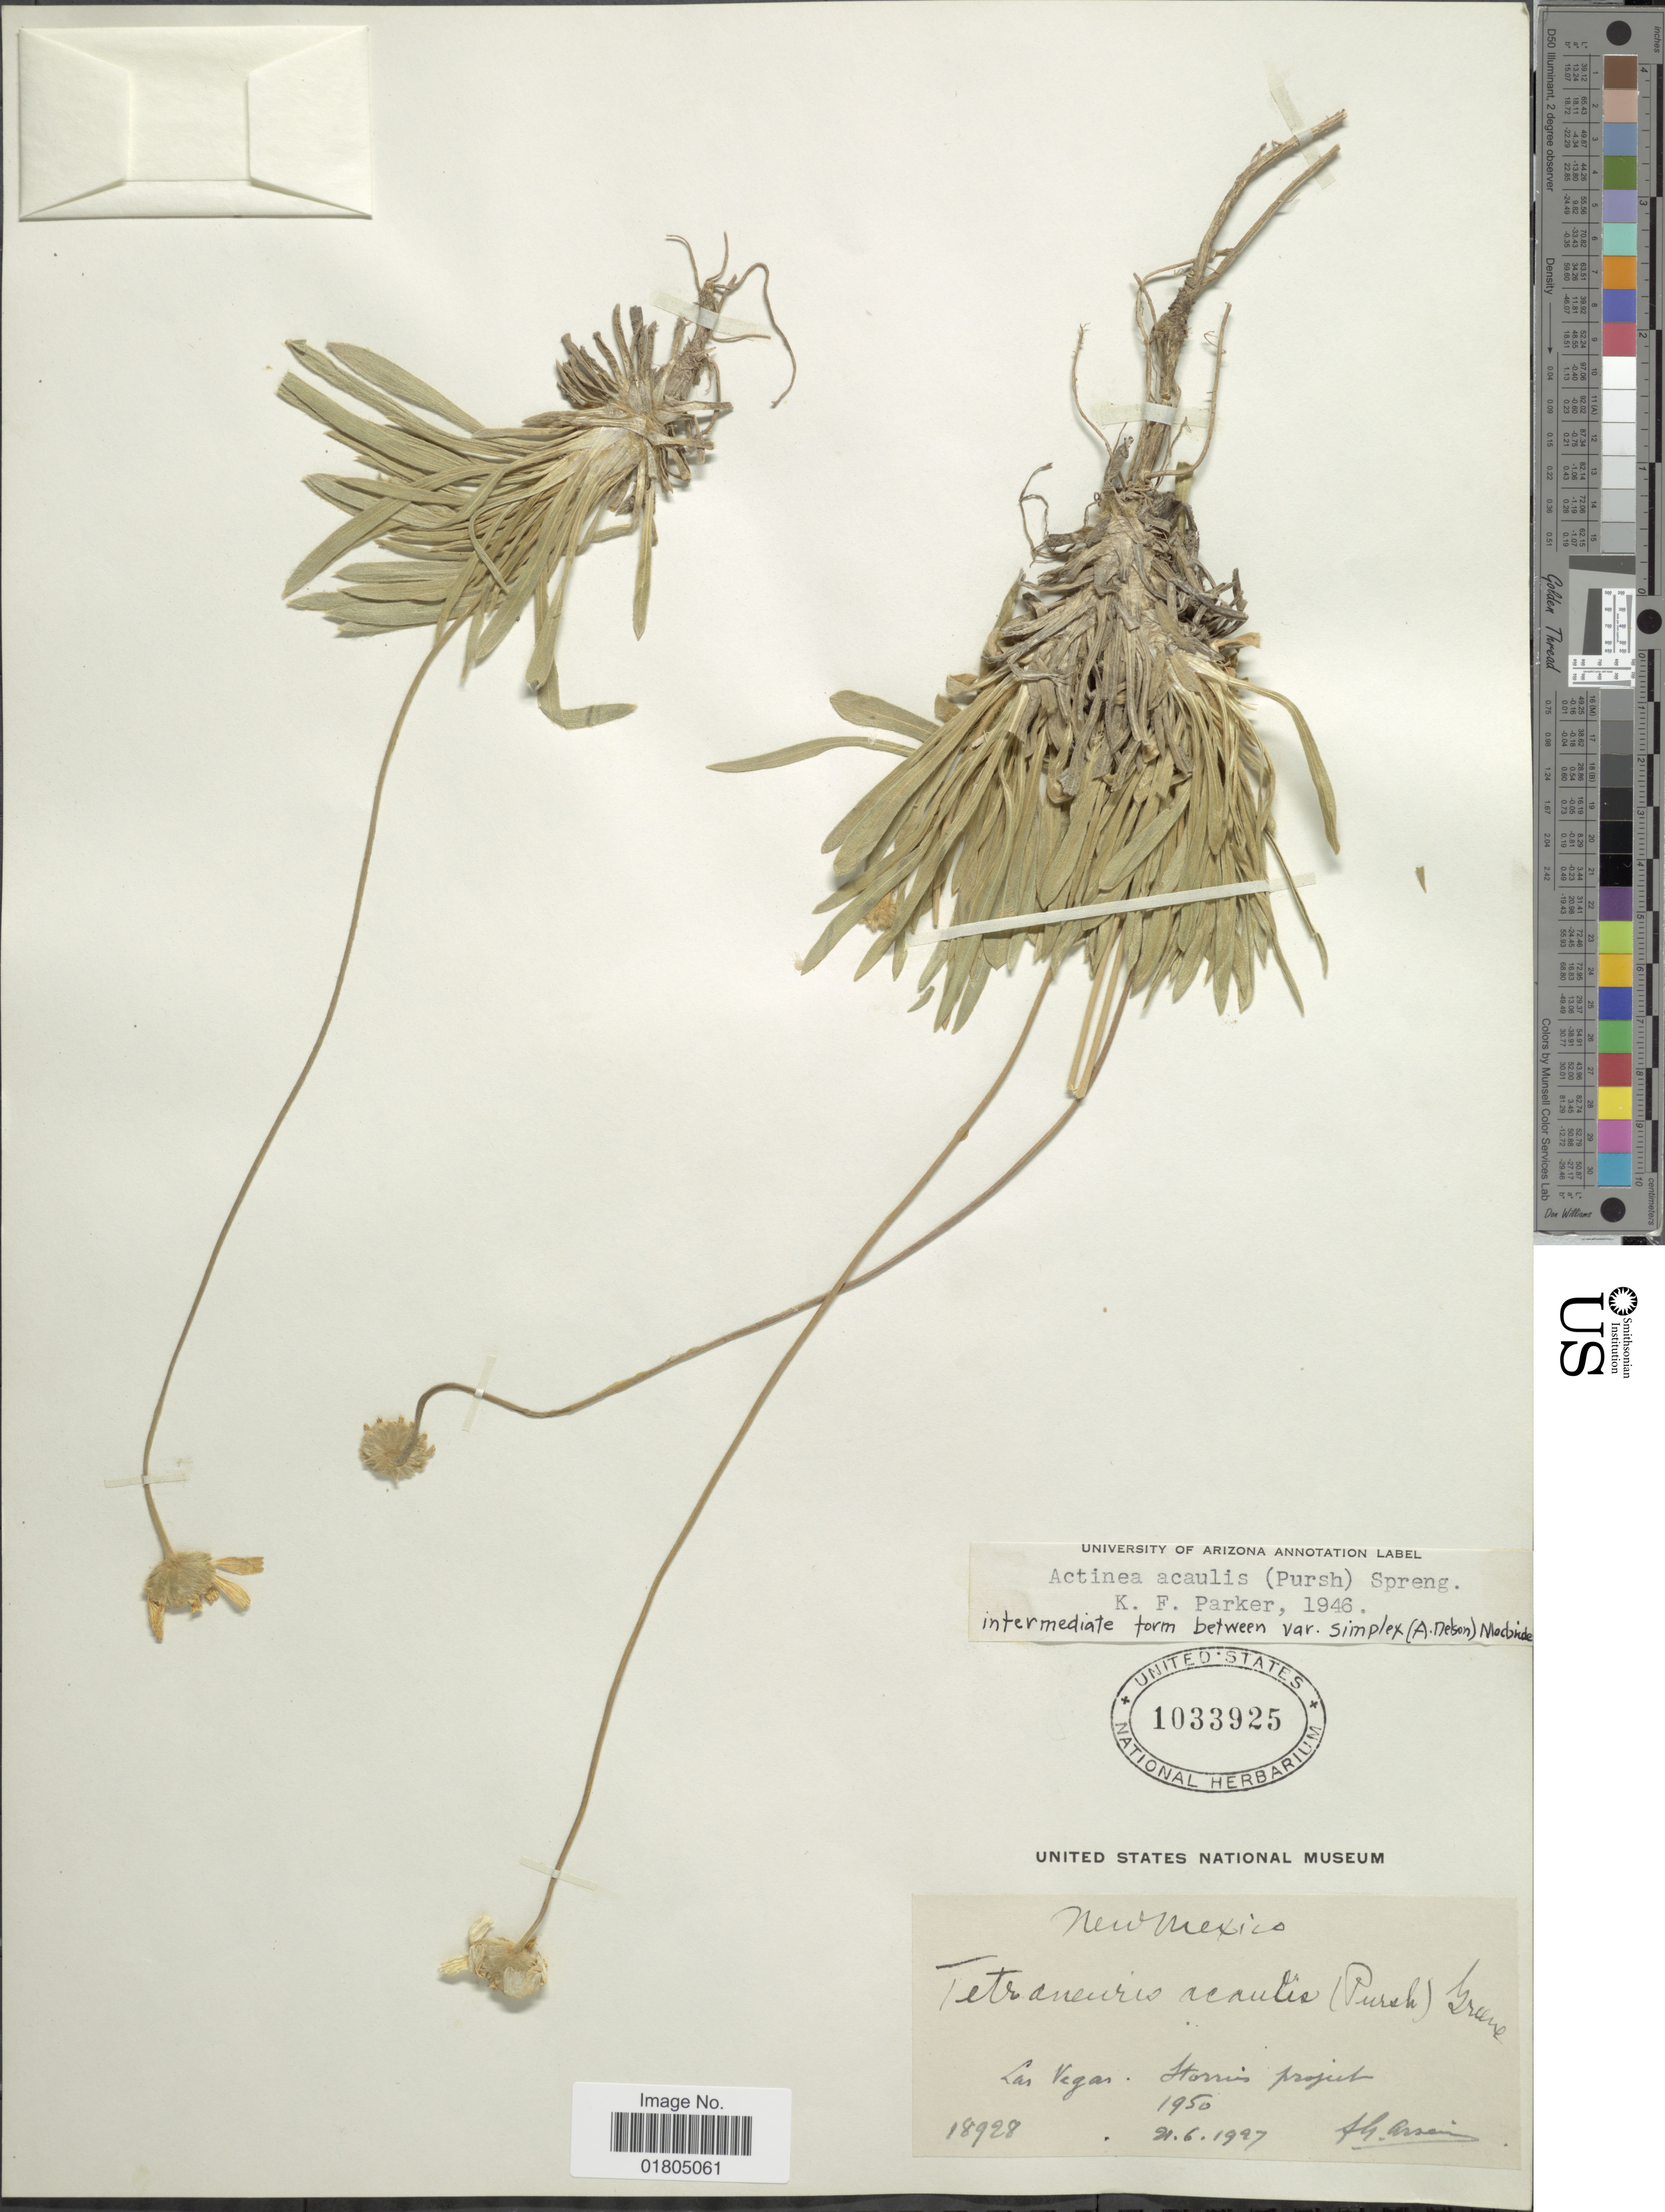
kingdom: Plantae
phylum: Tracheophyta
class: Magnoliopsida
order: Asterales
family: Asteraceae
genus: Actinea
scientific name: Actinea acaulis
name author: (Pursh) Spreng.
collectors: Bro. G. Arsène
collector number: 18928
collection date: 1927-06-21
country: United States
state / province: New Mexico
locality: Las Vegas, Storris Project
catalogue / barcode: US 1033925